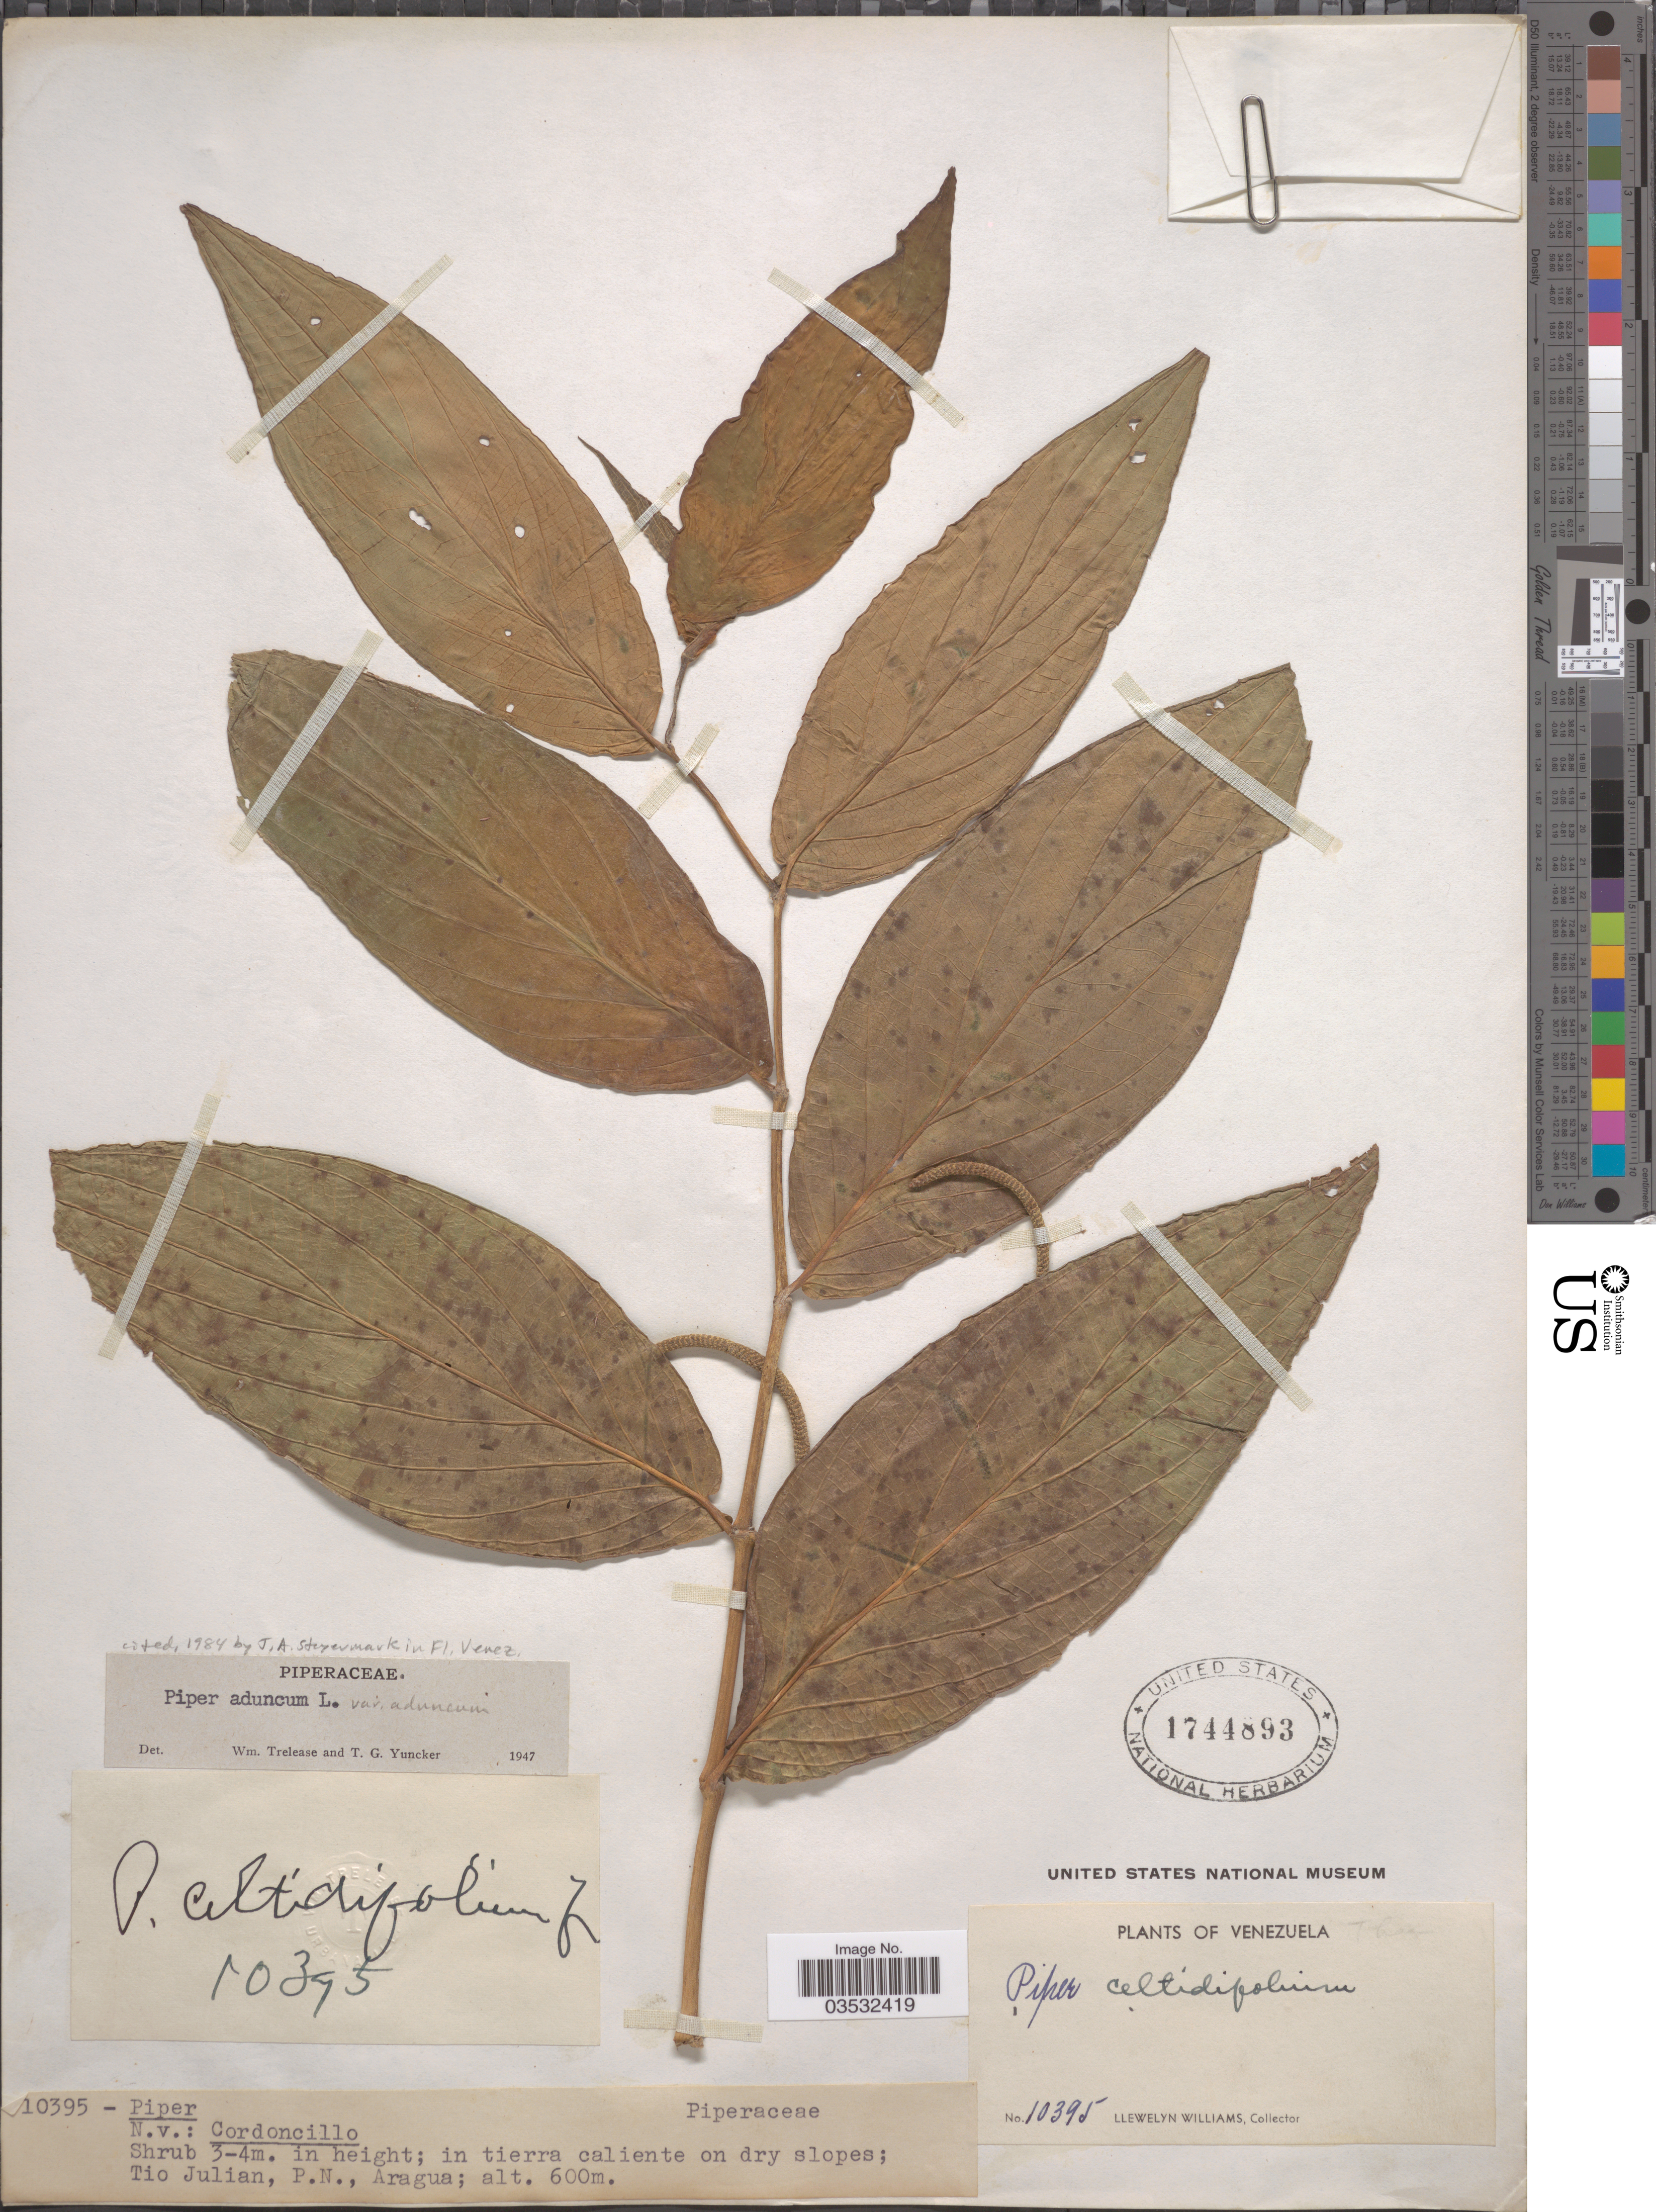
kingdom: Plantae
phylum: Tracheophyta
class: Magnoliopsida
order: Piperales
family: Piperaceae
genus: Piper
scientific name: Piper aduncum var. aduncum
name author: L.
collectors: Ll. Williams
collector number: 10395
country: Venezuela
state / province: Aragua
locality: Tio Julian, P. N.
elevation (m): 600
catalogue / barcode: US 1744893